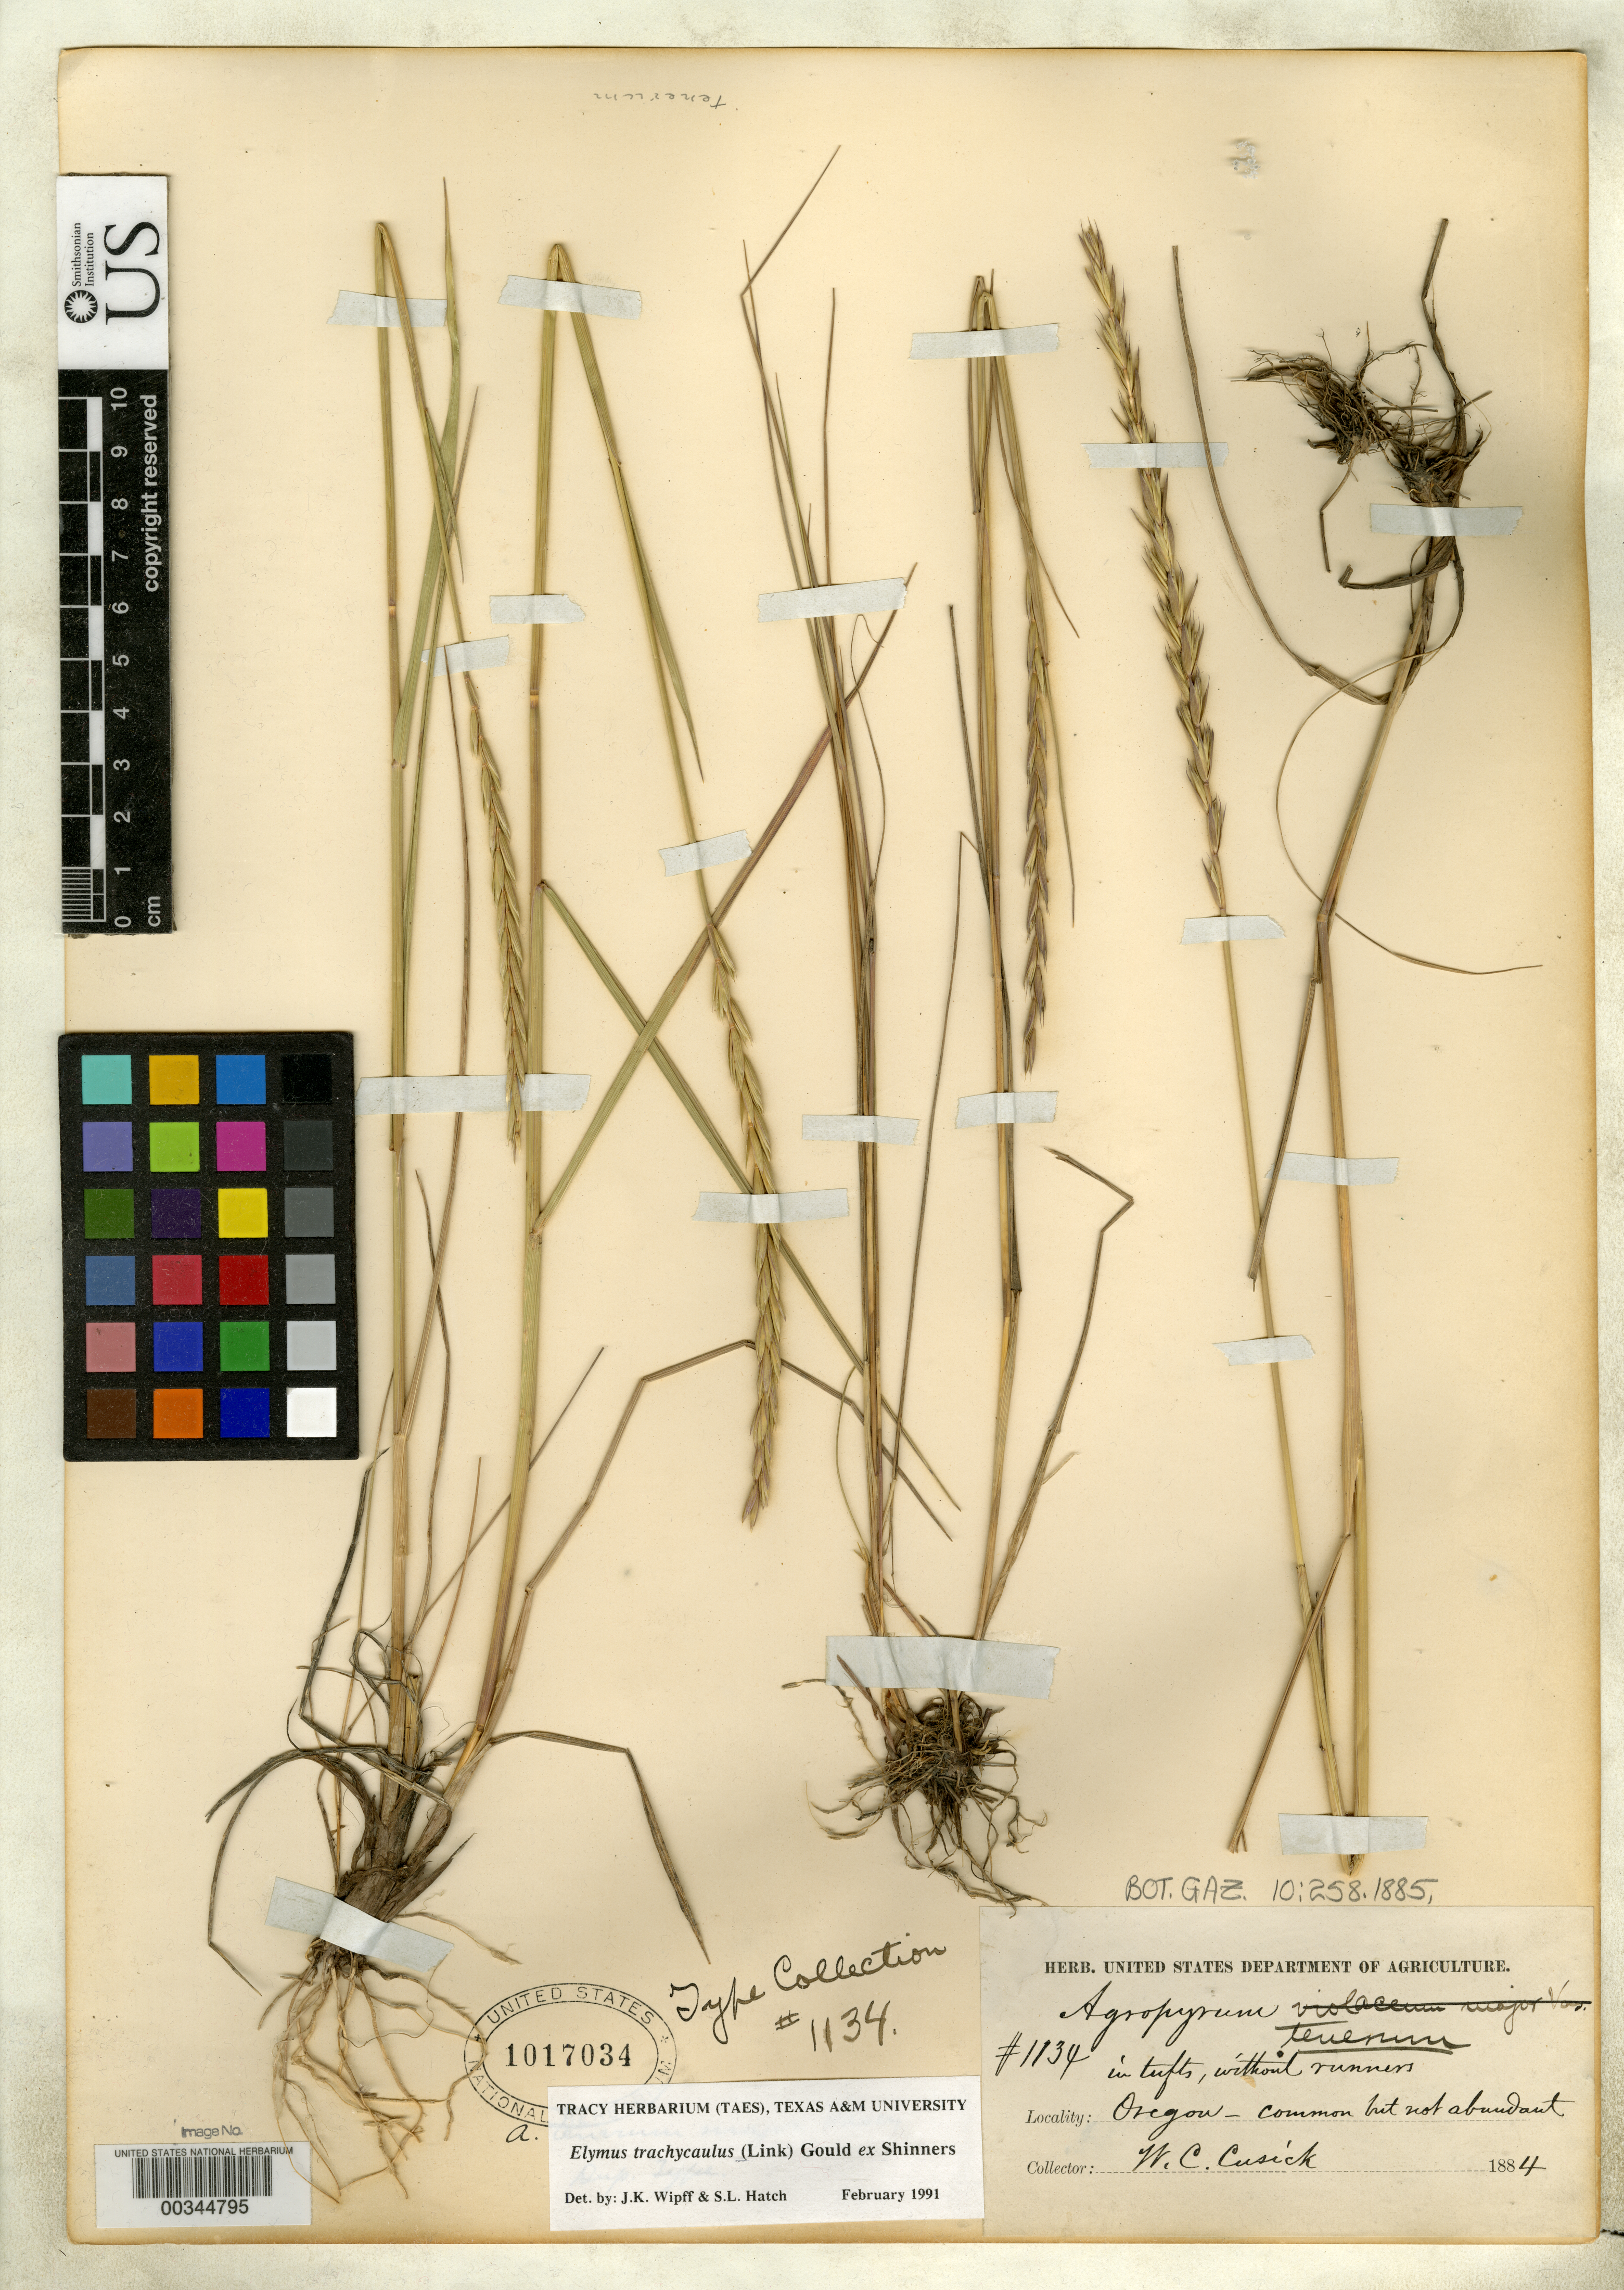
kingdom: Plantae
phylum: Tracheophyta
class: Liliopsida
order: Poales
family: Poaceae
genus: Agropyron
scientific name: Agropyron tenerum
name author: Vasey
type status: Possible Type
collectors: W. C. Cusick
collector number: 1134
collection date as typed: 1884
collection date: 1884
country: United States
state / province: Oregon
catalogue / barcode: US 1017034